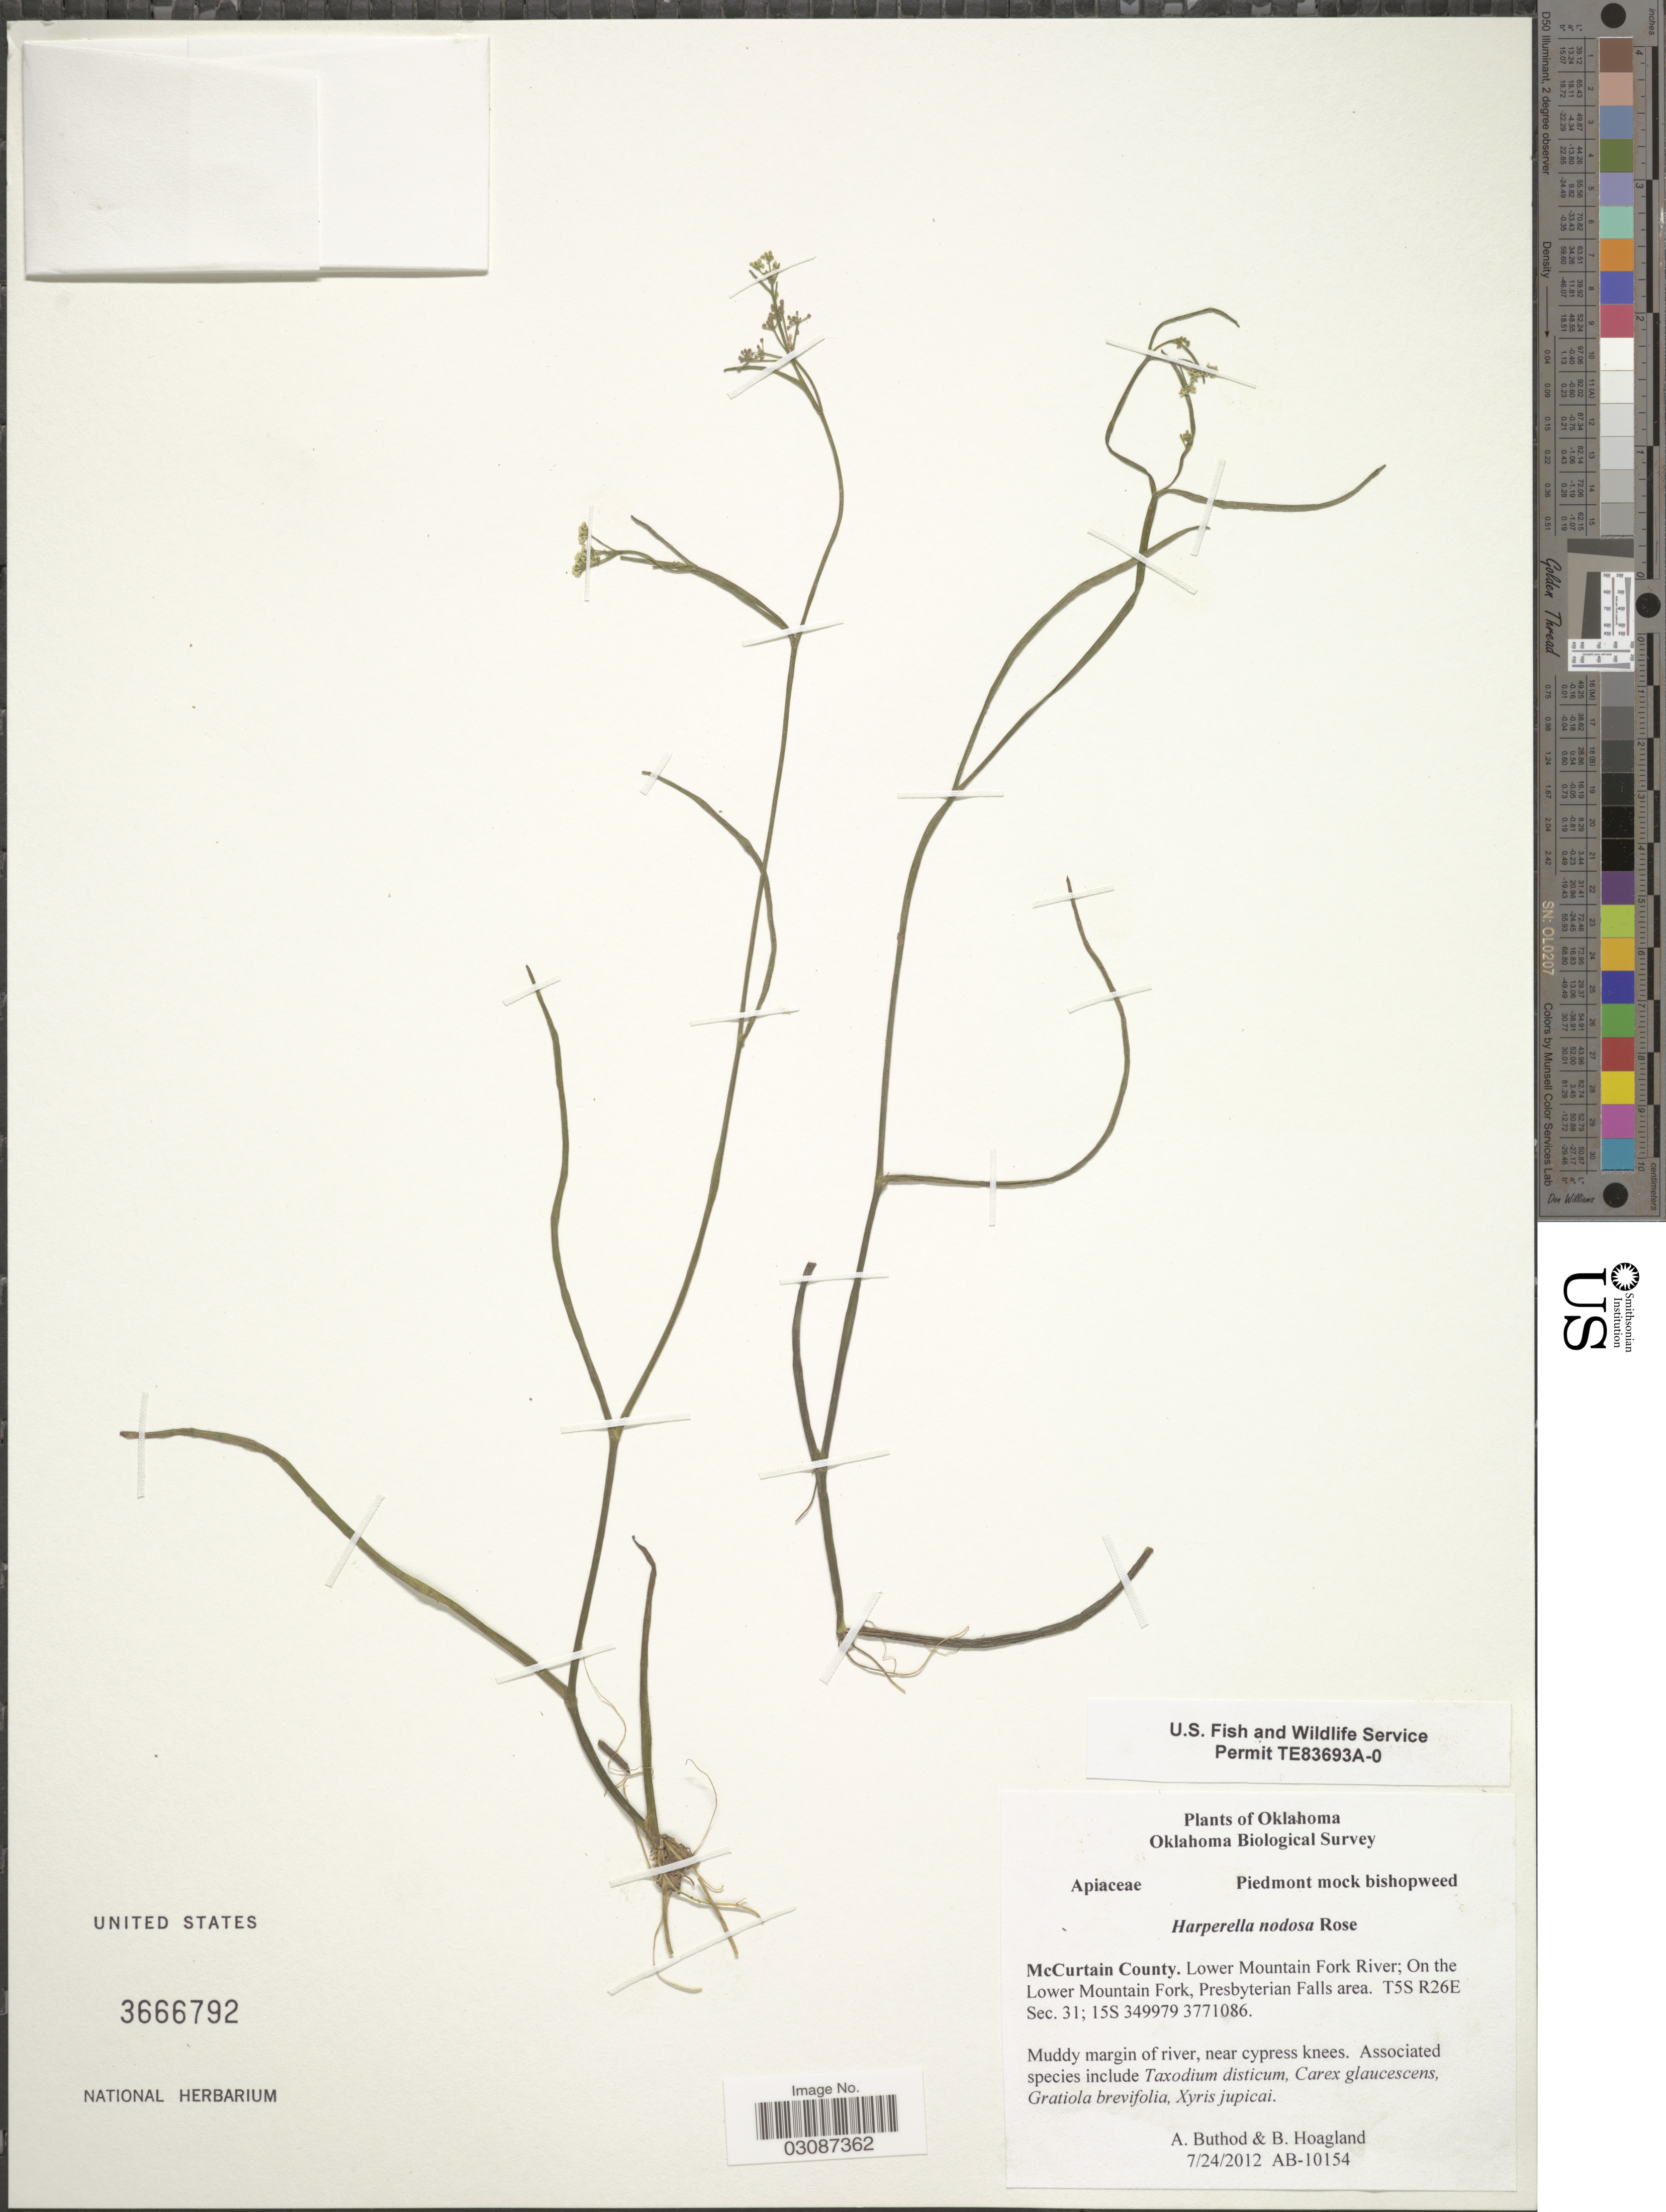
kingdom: Plantae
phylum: Tracheophyta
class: Magnoliopsida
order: Apiales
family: Apiaceae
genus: Ptilimnium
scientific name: Ptilimnium nodosum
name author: (Rose) Mathias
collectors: A. Buthod & B. Hoagland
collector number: AB-10154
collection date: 2012-07-24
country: United States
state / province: Oklahoma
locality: McCurtain County. Lower Mountain Fork River; On the Lower Mountain Fork, Presbyterian Falls area. T5S R26E Sec. 31; 15S 349979 3771086.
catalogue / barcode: US 3666792